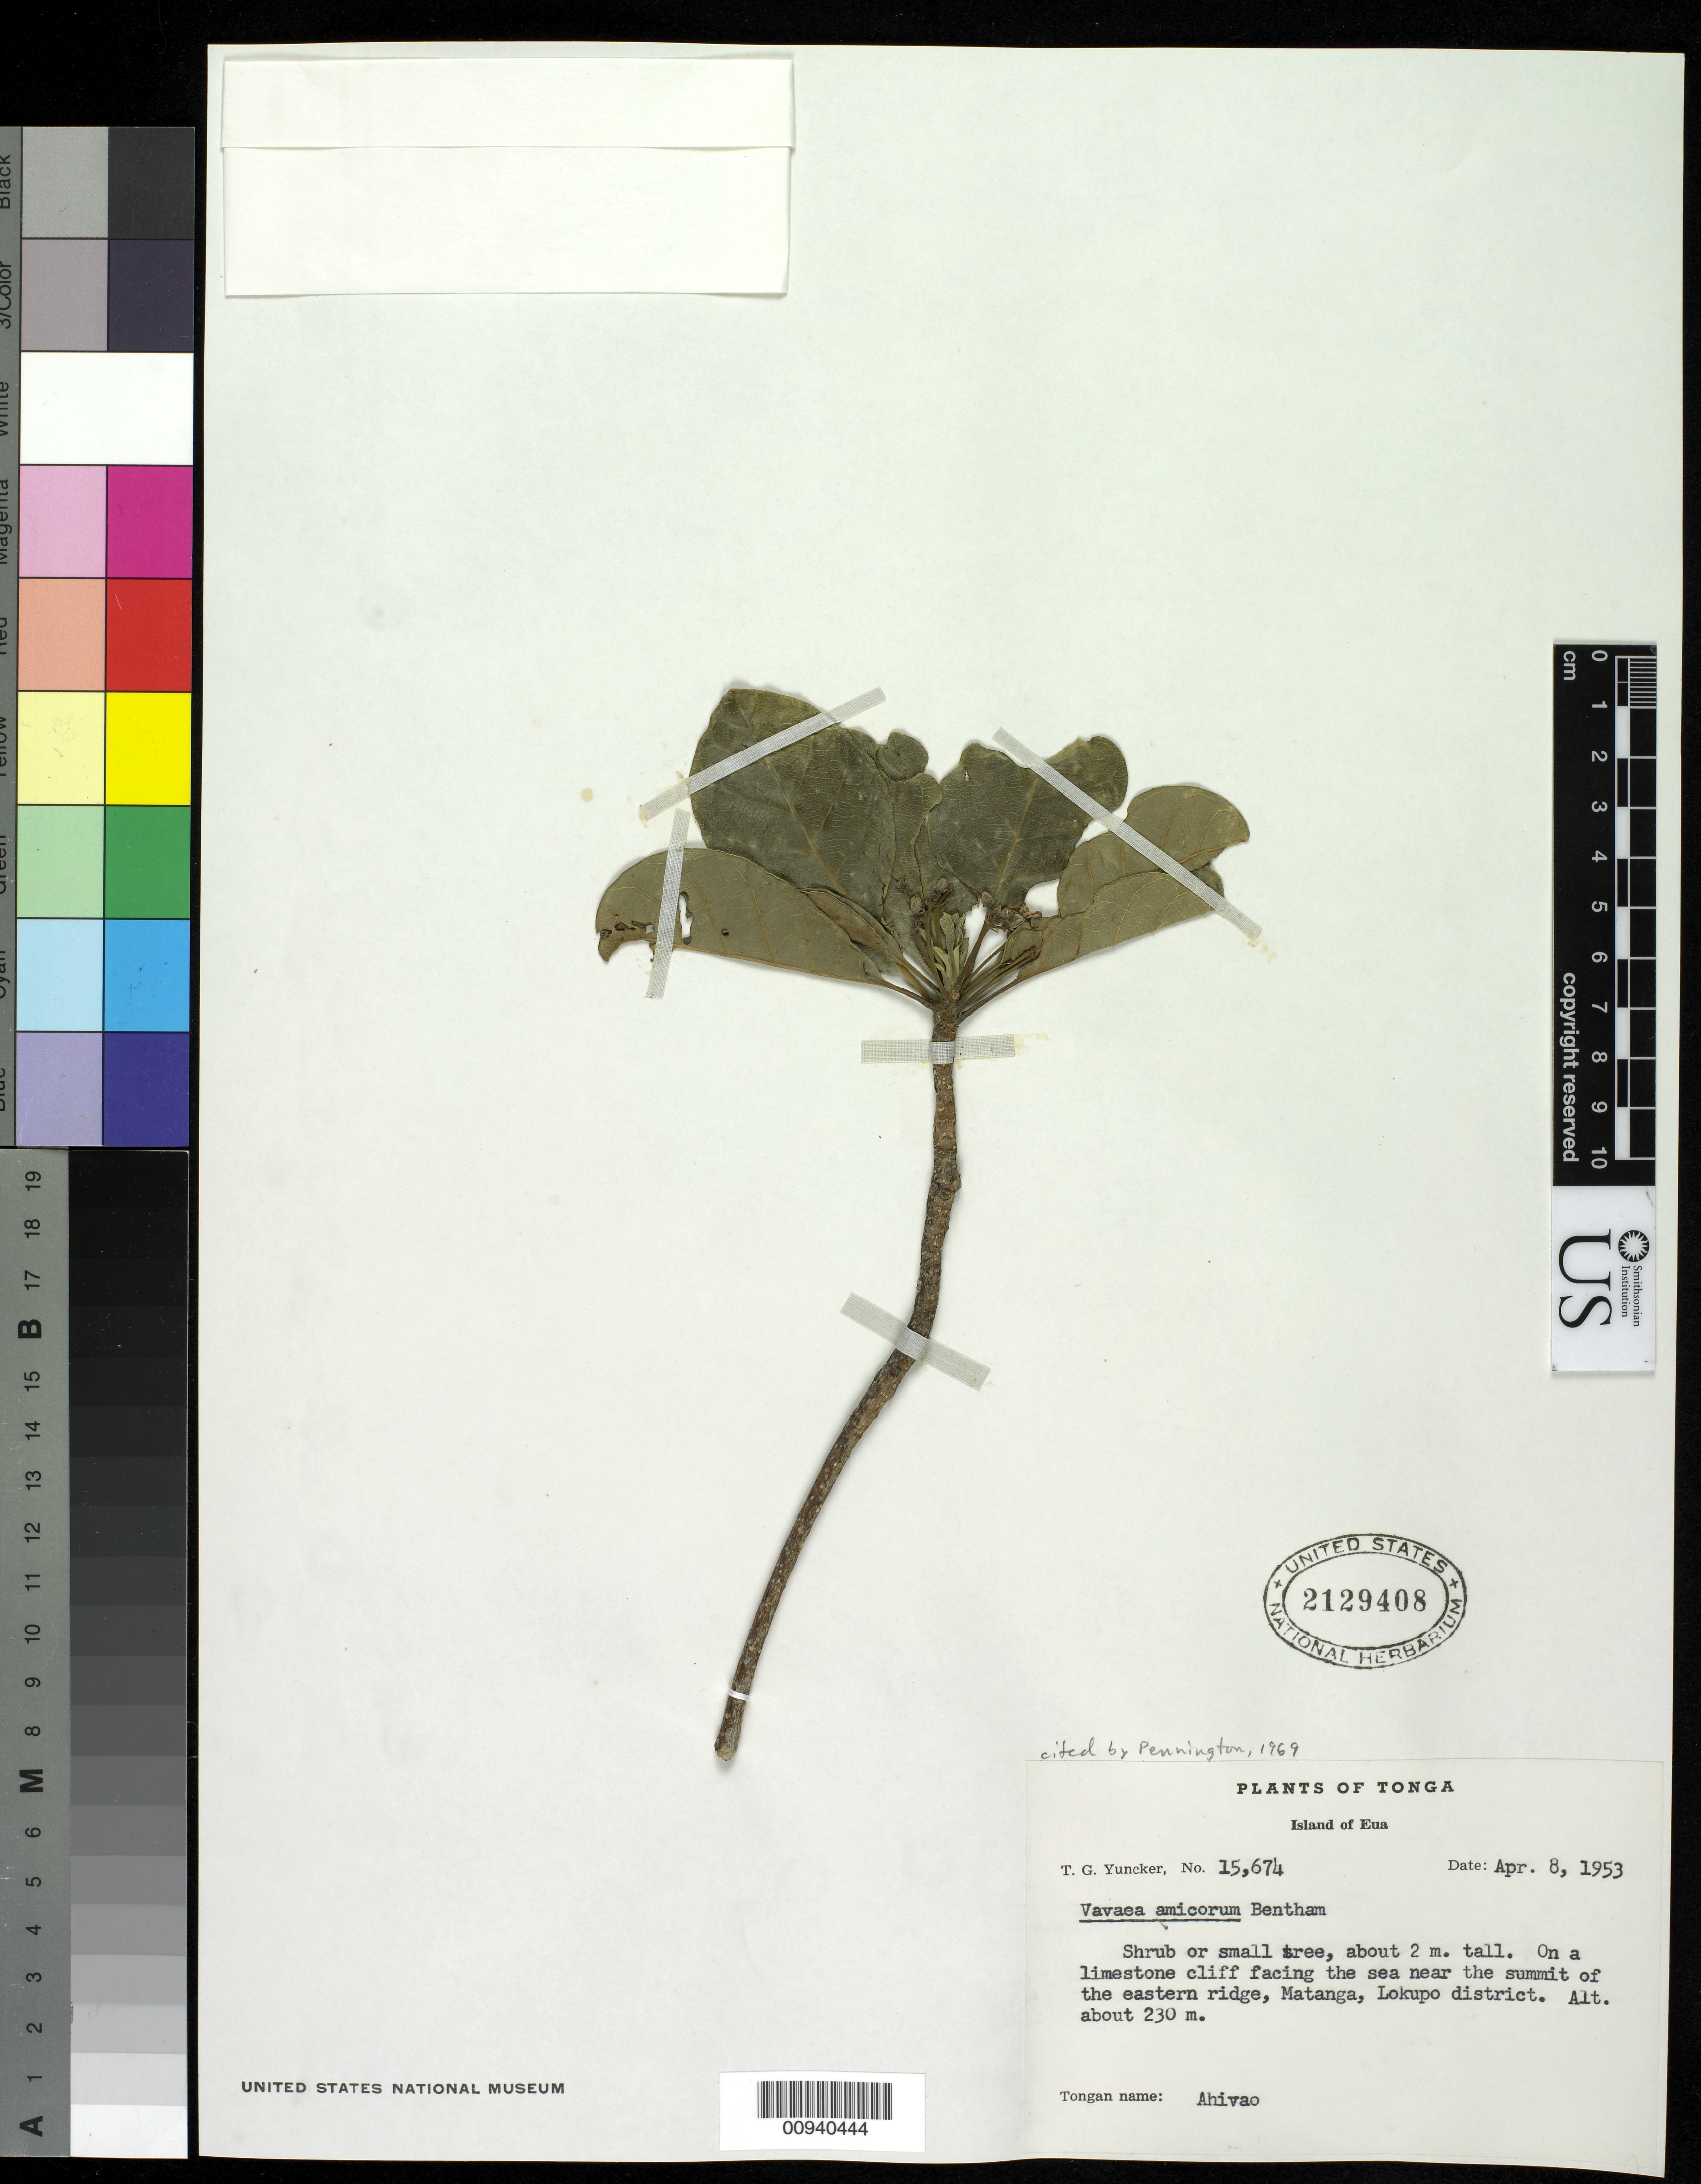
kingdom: Plantae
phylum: Tracheophyta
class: Magnoliopsida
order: Sapindales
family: Meliaceae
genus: Vavaea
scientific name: Vavaea amicorum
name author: Benth.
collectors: T. G. Yuncker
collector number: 15674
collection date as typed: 08 Apr 1953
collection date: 1953-04-08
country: Tonga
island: Eua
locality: Near the summit of the eastern ridge, Matanga, Lokupo district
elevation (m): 230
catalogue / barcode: US 2129408